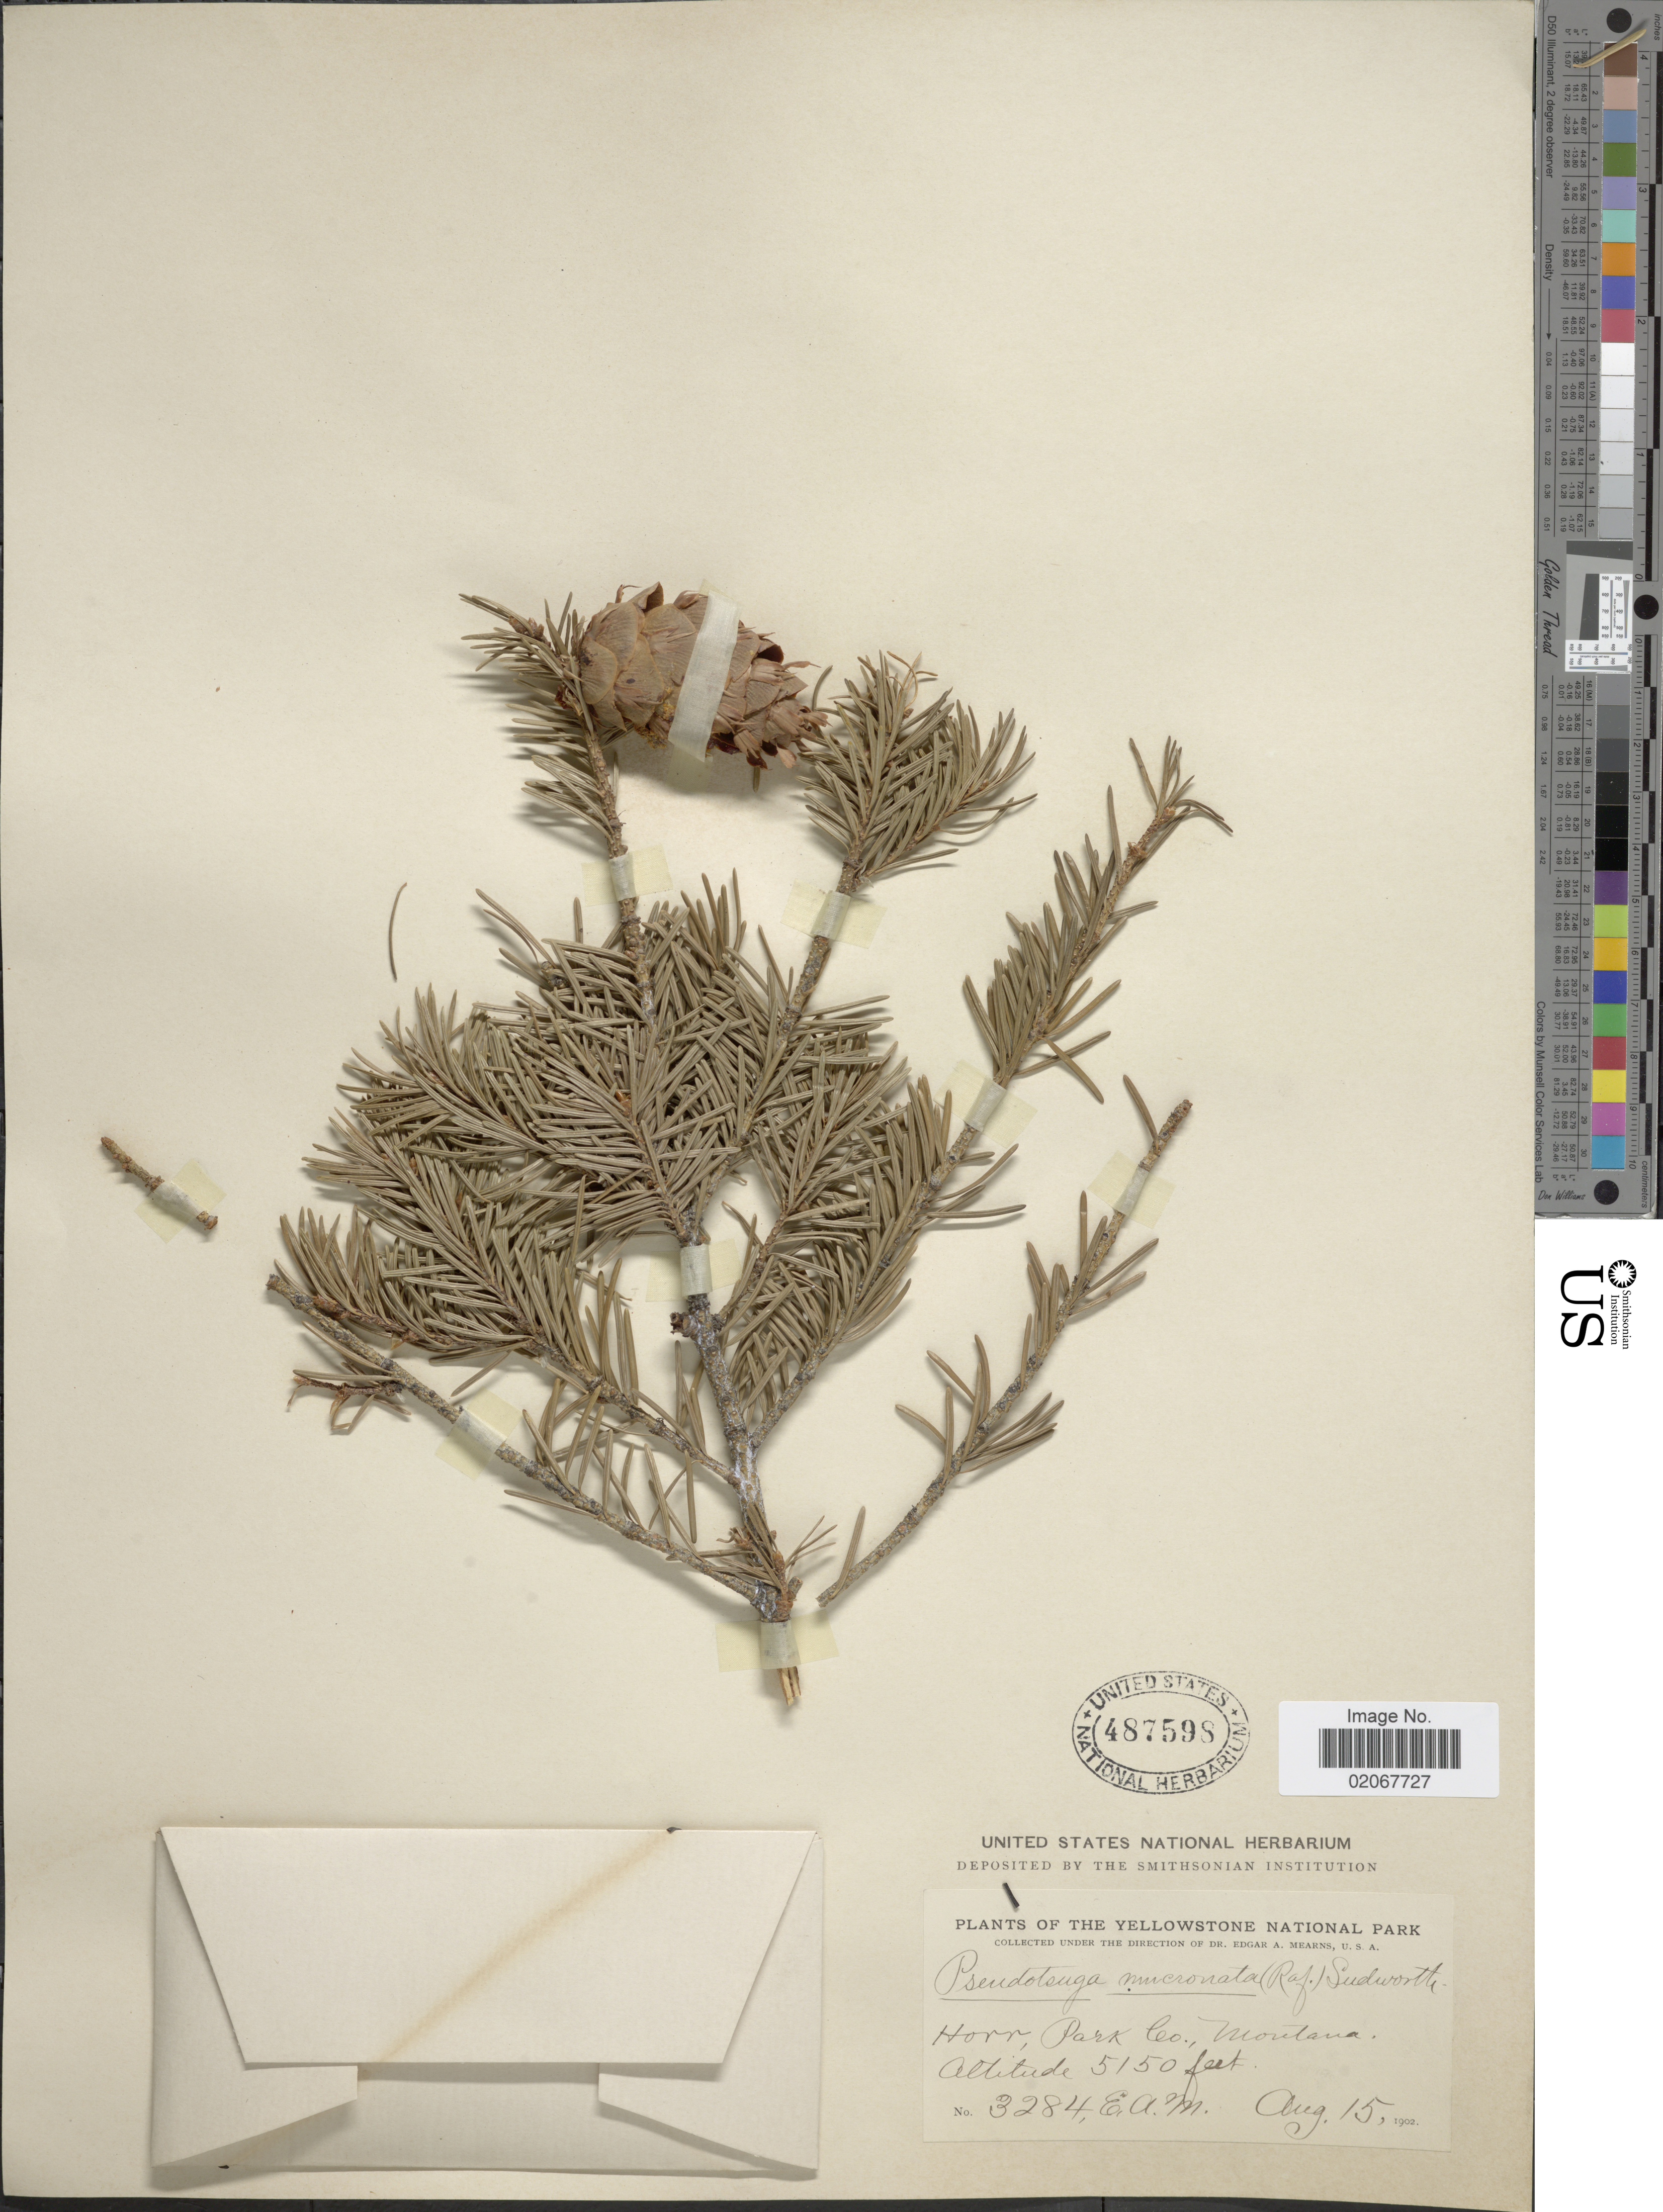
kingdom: Plantae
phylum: Tracheophyta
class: Pinopsida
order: Pinales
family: Pinaceae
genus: Pseudotsuga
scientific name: Pseudotsuga menziesii var. glauca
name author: (Beissn.) Franco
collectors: E. A. Mearns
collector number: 3284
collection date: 1902-08-15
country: United States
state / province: Montana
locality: Yellowstone National Park. Horr., Park Co.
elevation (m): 1570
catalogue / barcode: US 487598